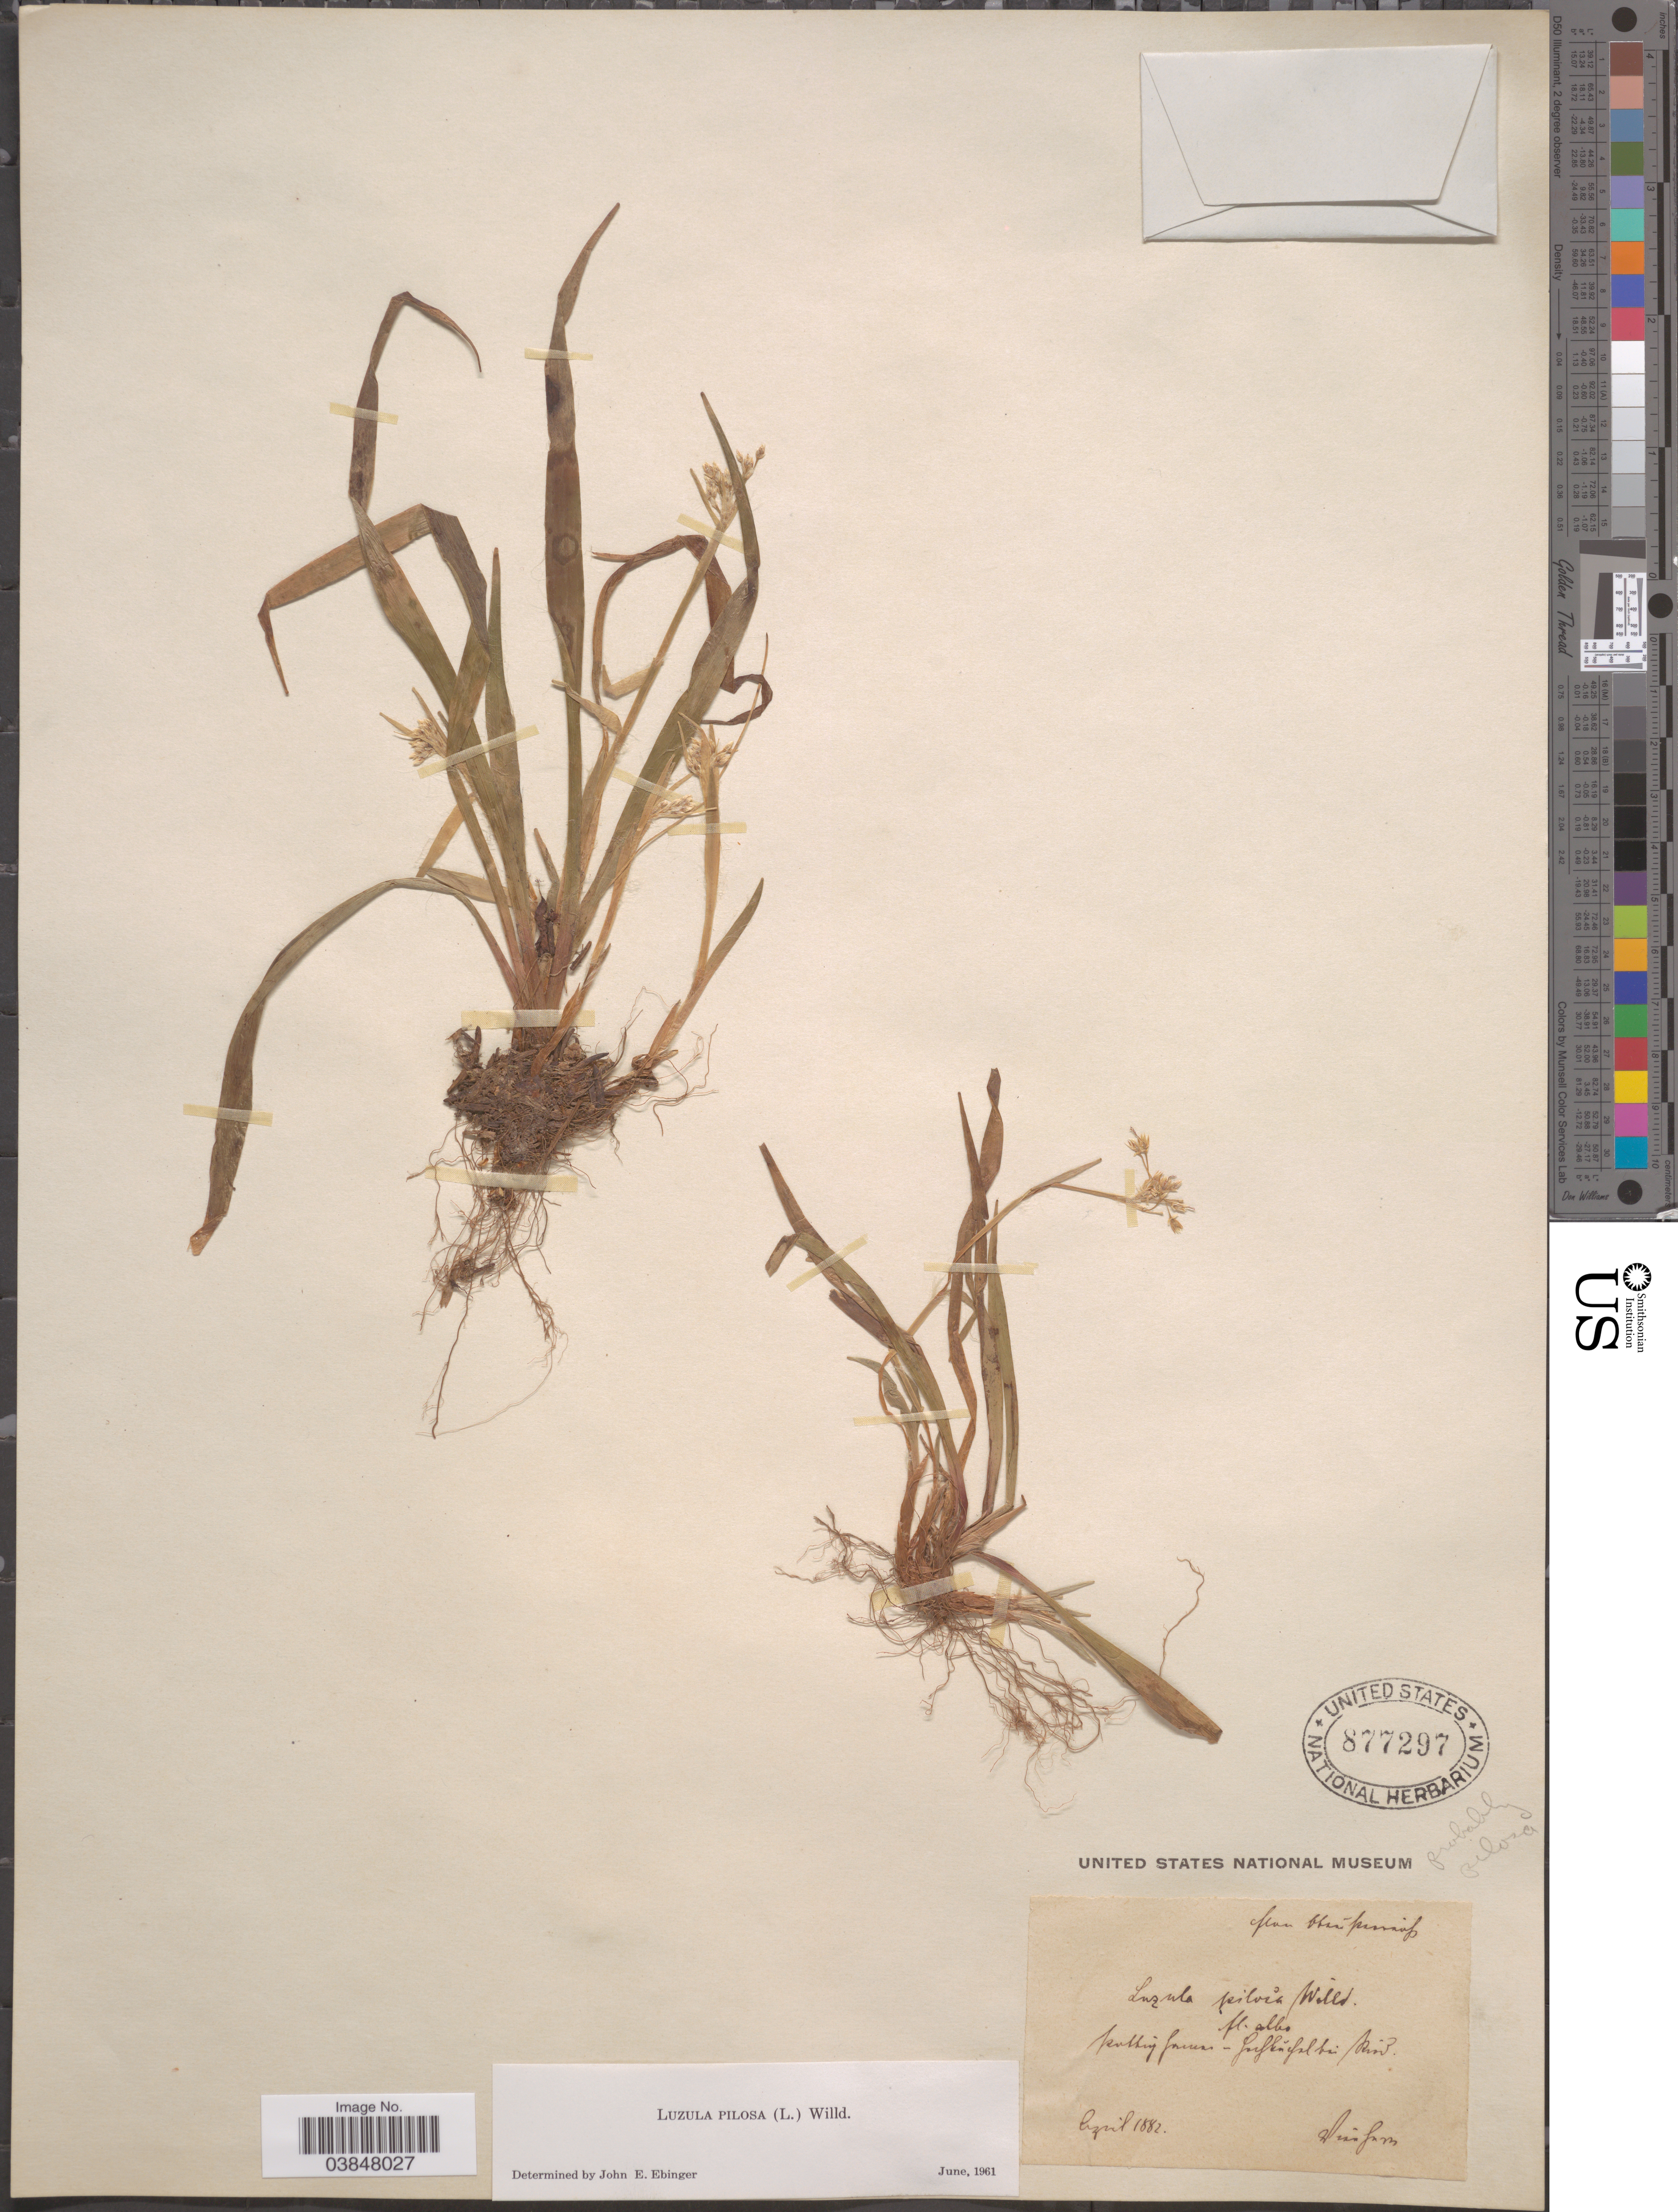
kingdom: Plantae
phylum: Tracheophyta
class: Liliopsida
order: Poales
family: Juncaceae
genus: Luzula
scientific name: Luzula pilosa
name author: (L.) Willd.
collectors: F. Vierhapper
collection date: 1882-04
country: Austria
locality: [flora Oberösterreichs, Pattighamer-Hochkuchl bei Ried.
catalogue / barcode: US 877297